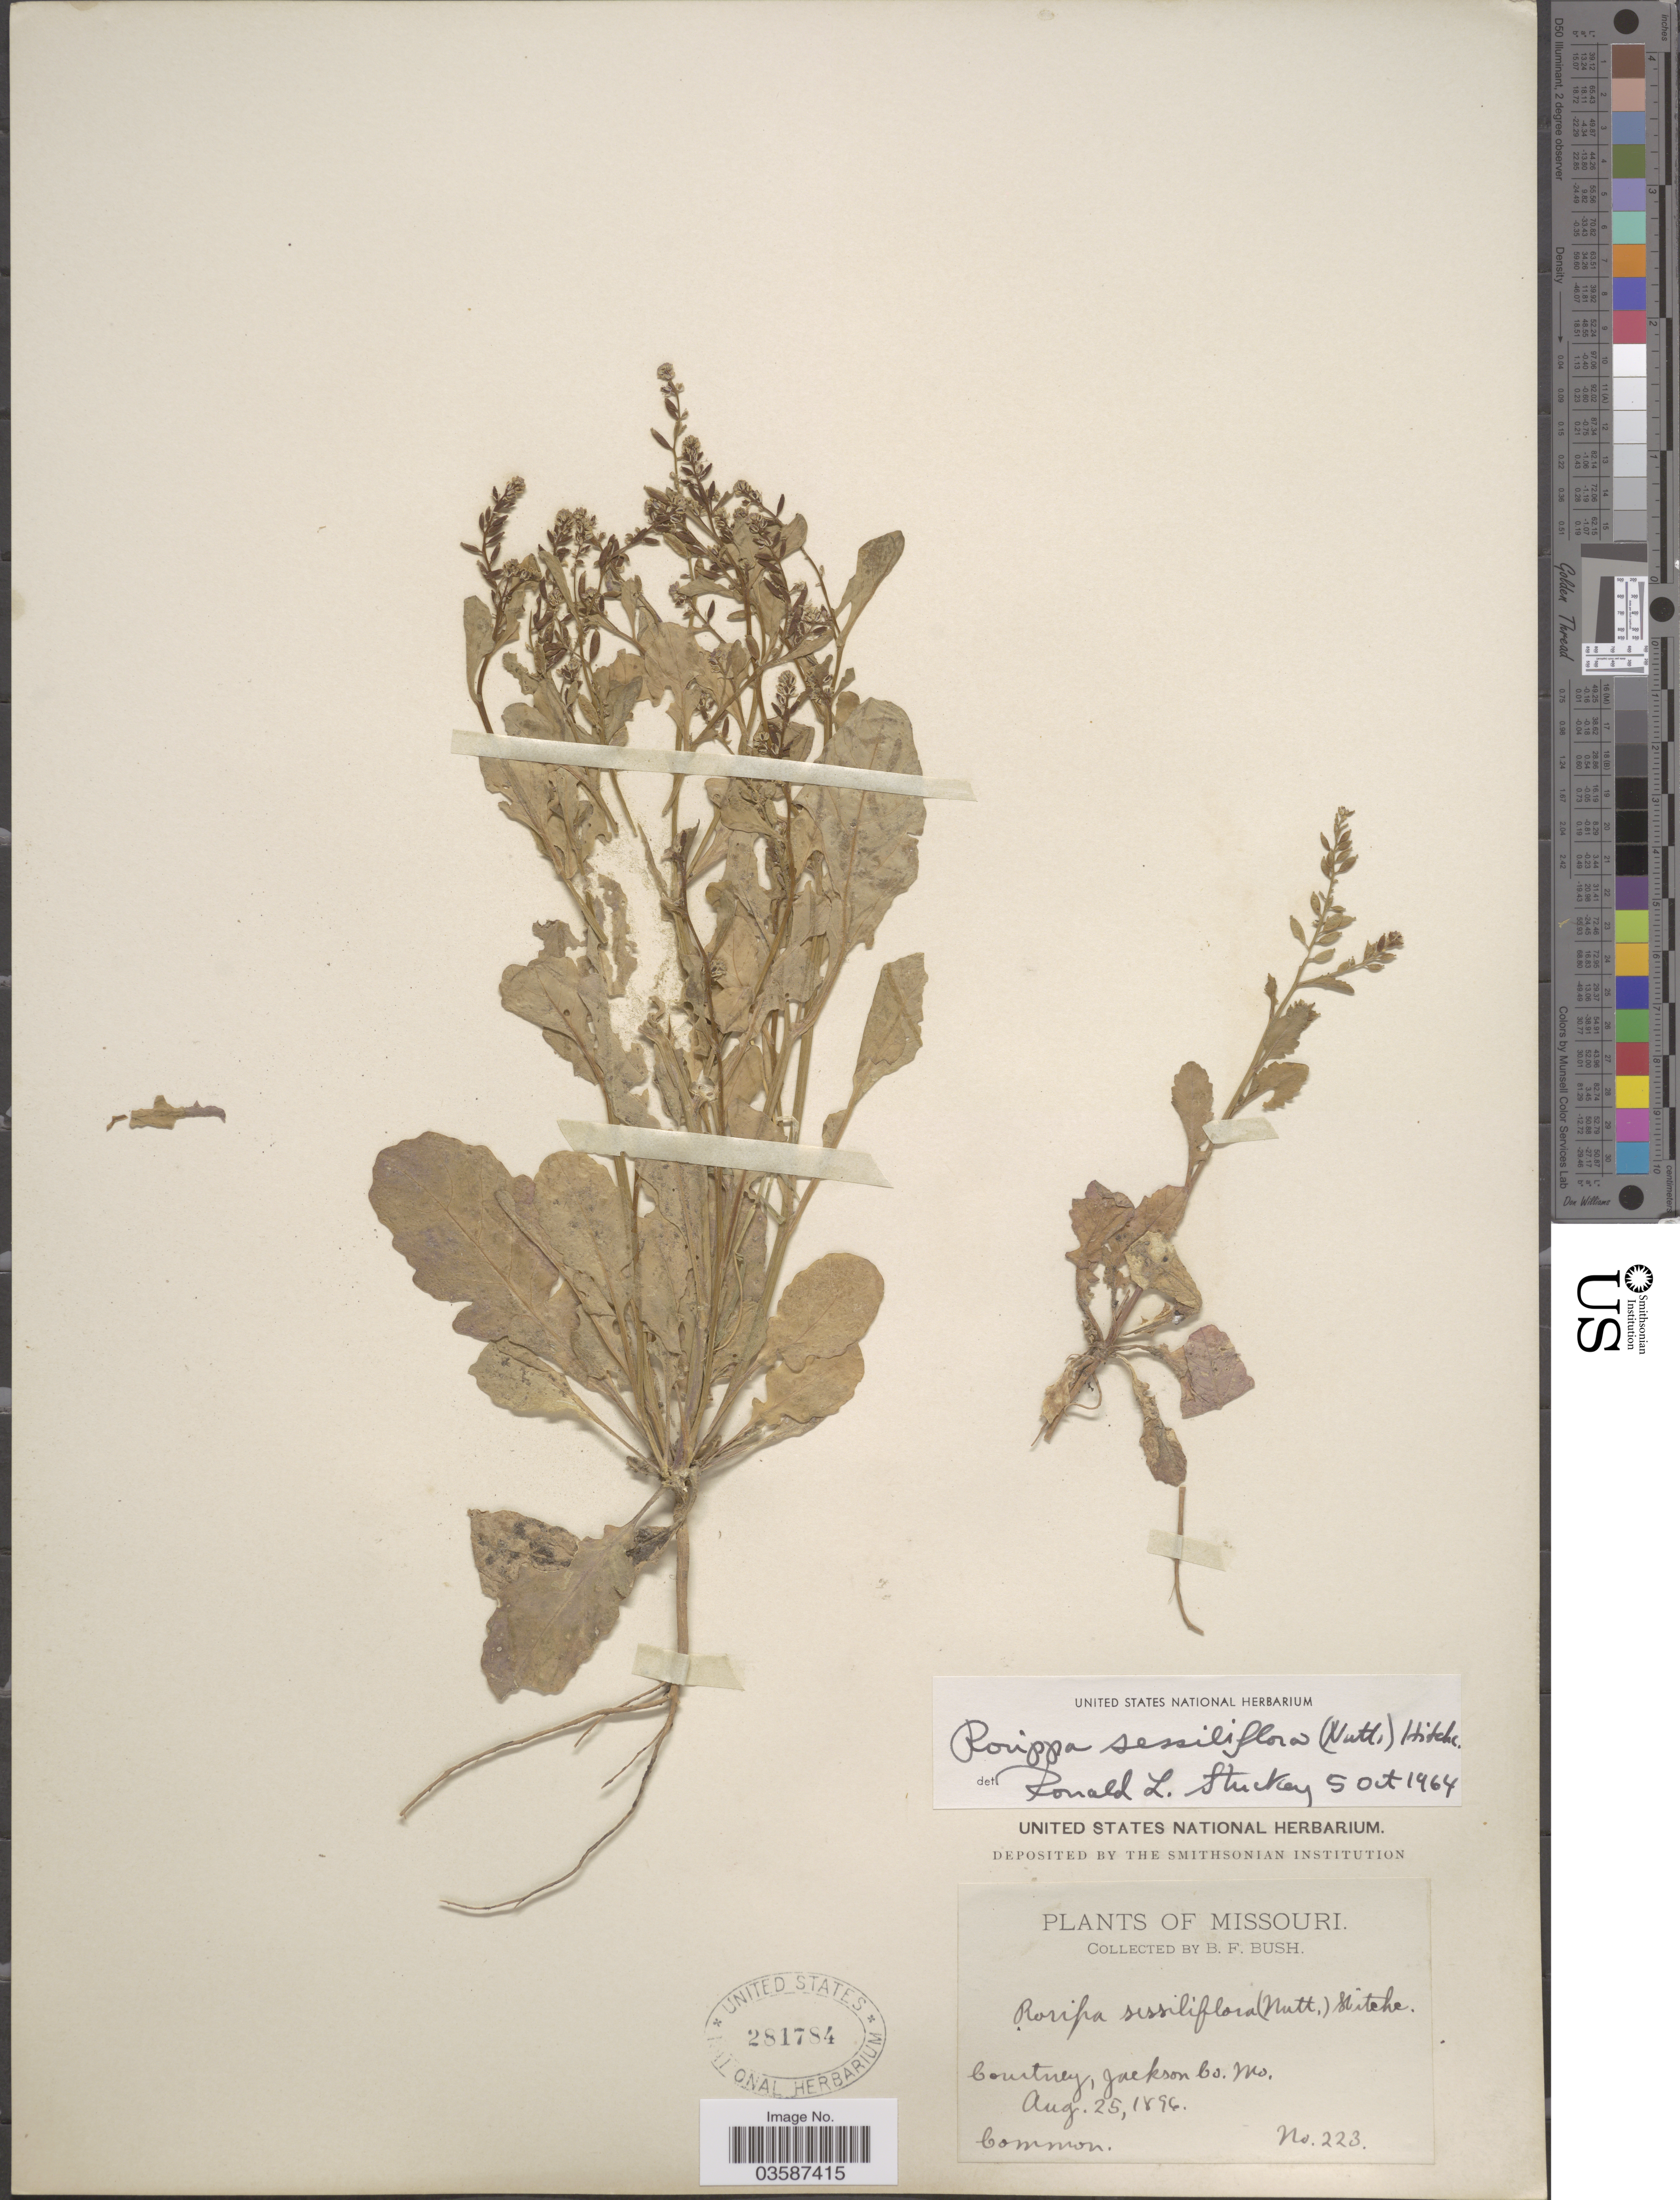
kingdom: Plantae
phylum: Tracheophyta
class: Magnoliopsida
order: Brassicales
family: Brassicaceae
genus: Rorippa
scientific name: Rorippa sessiliflora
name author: (Nutt.) Hitchc.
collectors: B. F. Bush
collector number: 223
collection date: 1896-08-25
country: United States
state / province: Missouri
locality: Courtney, Jackson Co. Mo.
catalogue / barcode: US 281784